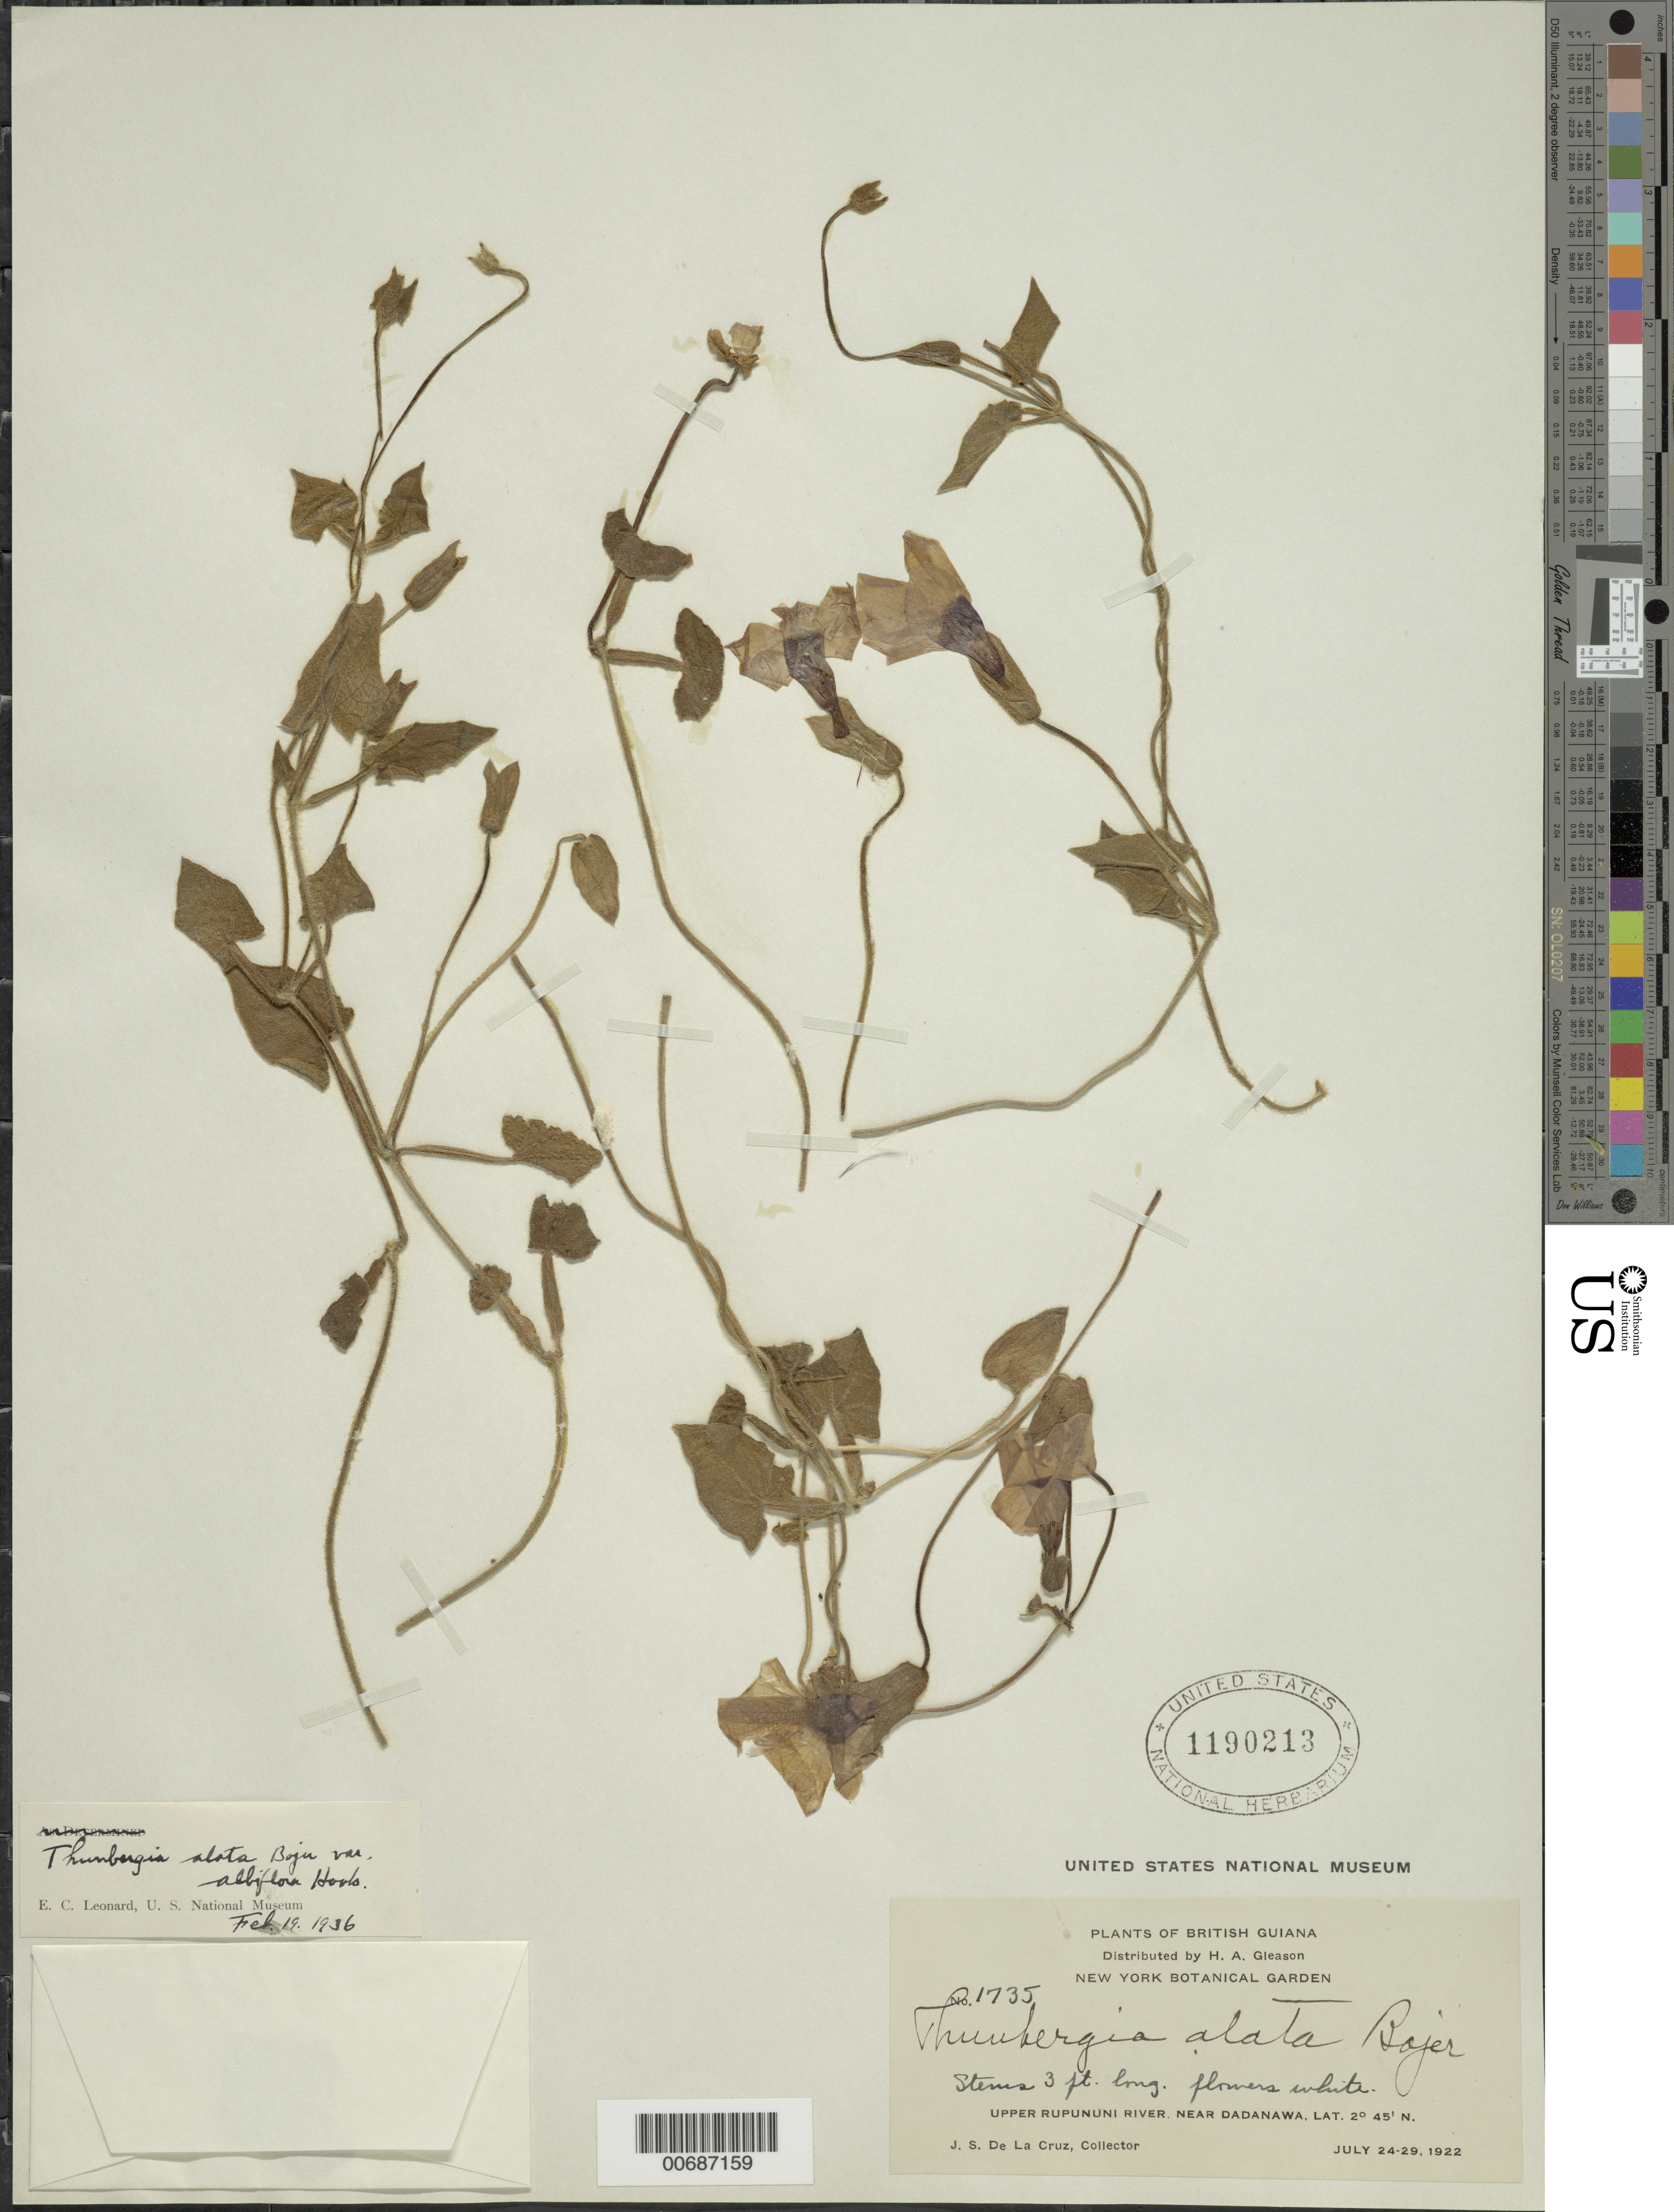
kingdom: Plantae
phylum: Tracheophyta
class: Magnoliopsida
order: Lamiales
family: Acanthaceae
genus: Thunbergia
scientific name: Thunbergia alata var. albiflora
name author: Hook.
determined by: Leonard, Emery C., (US)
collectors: J. S. de la Cruz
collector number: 1735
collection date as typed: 24-Jul-22 to 29-Jul-22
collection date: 1922-07-24/1922-07-29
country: Guyana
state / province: U. Takutu-U. Essequibo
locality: Dadanawa, near, upper Rupununi R.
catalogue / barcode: US 1190213